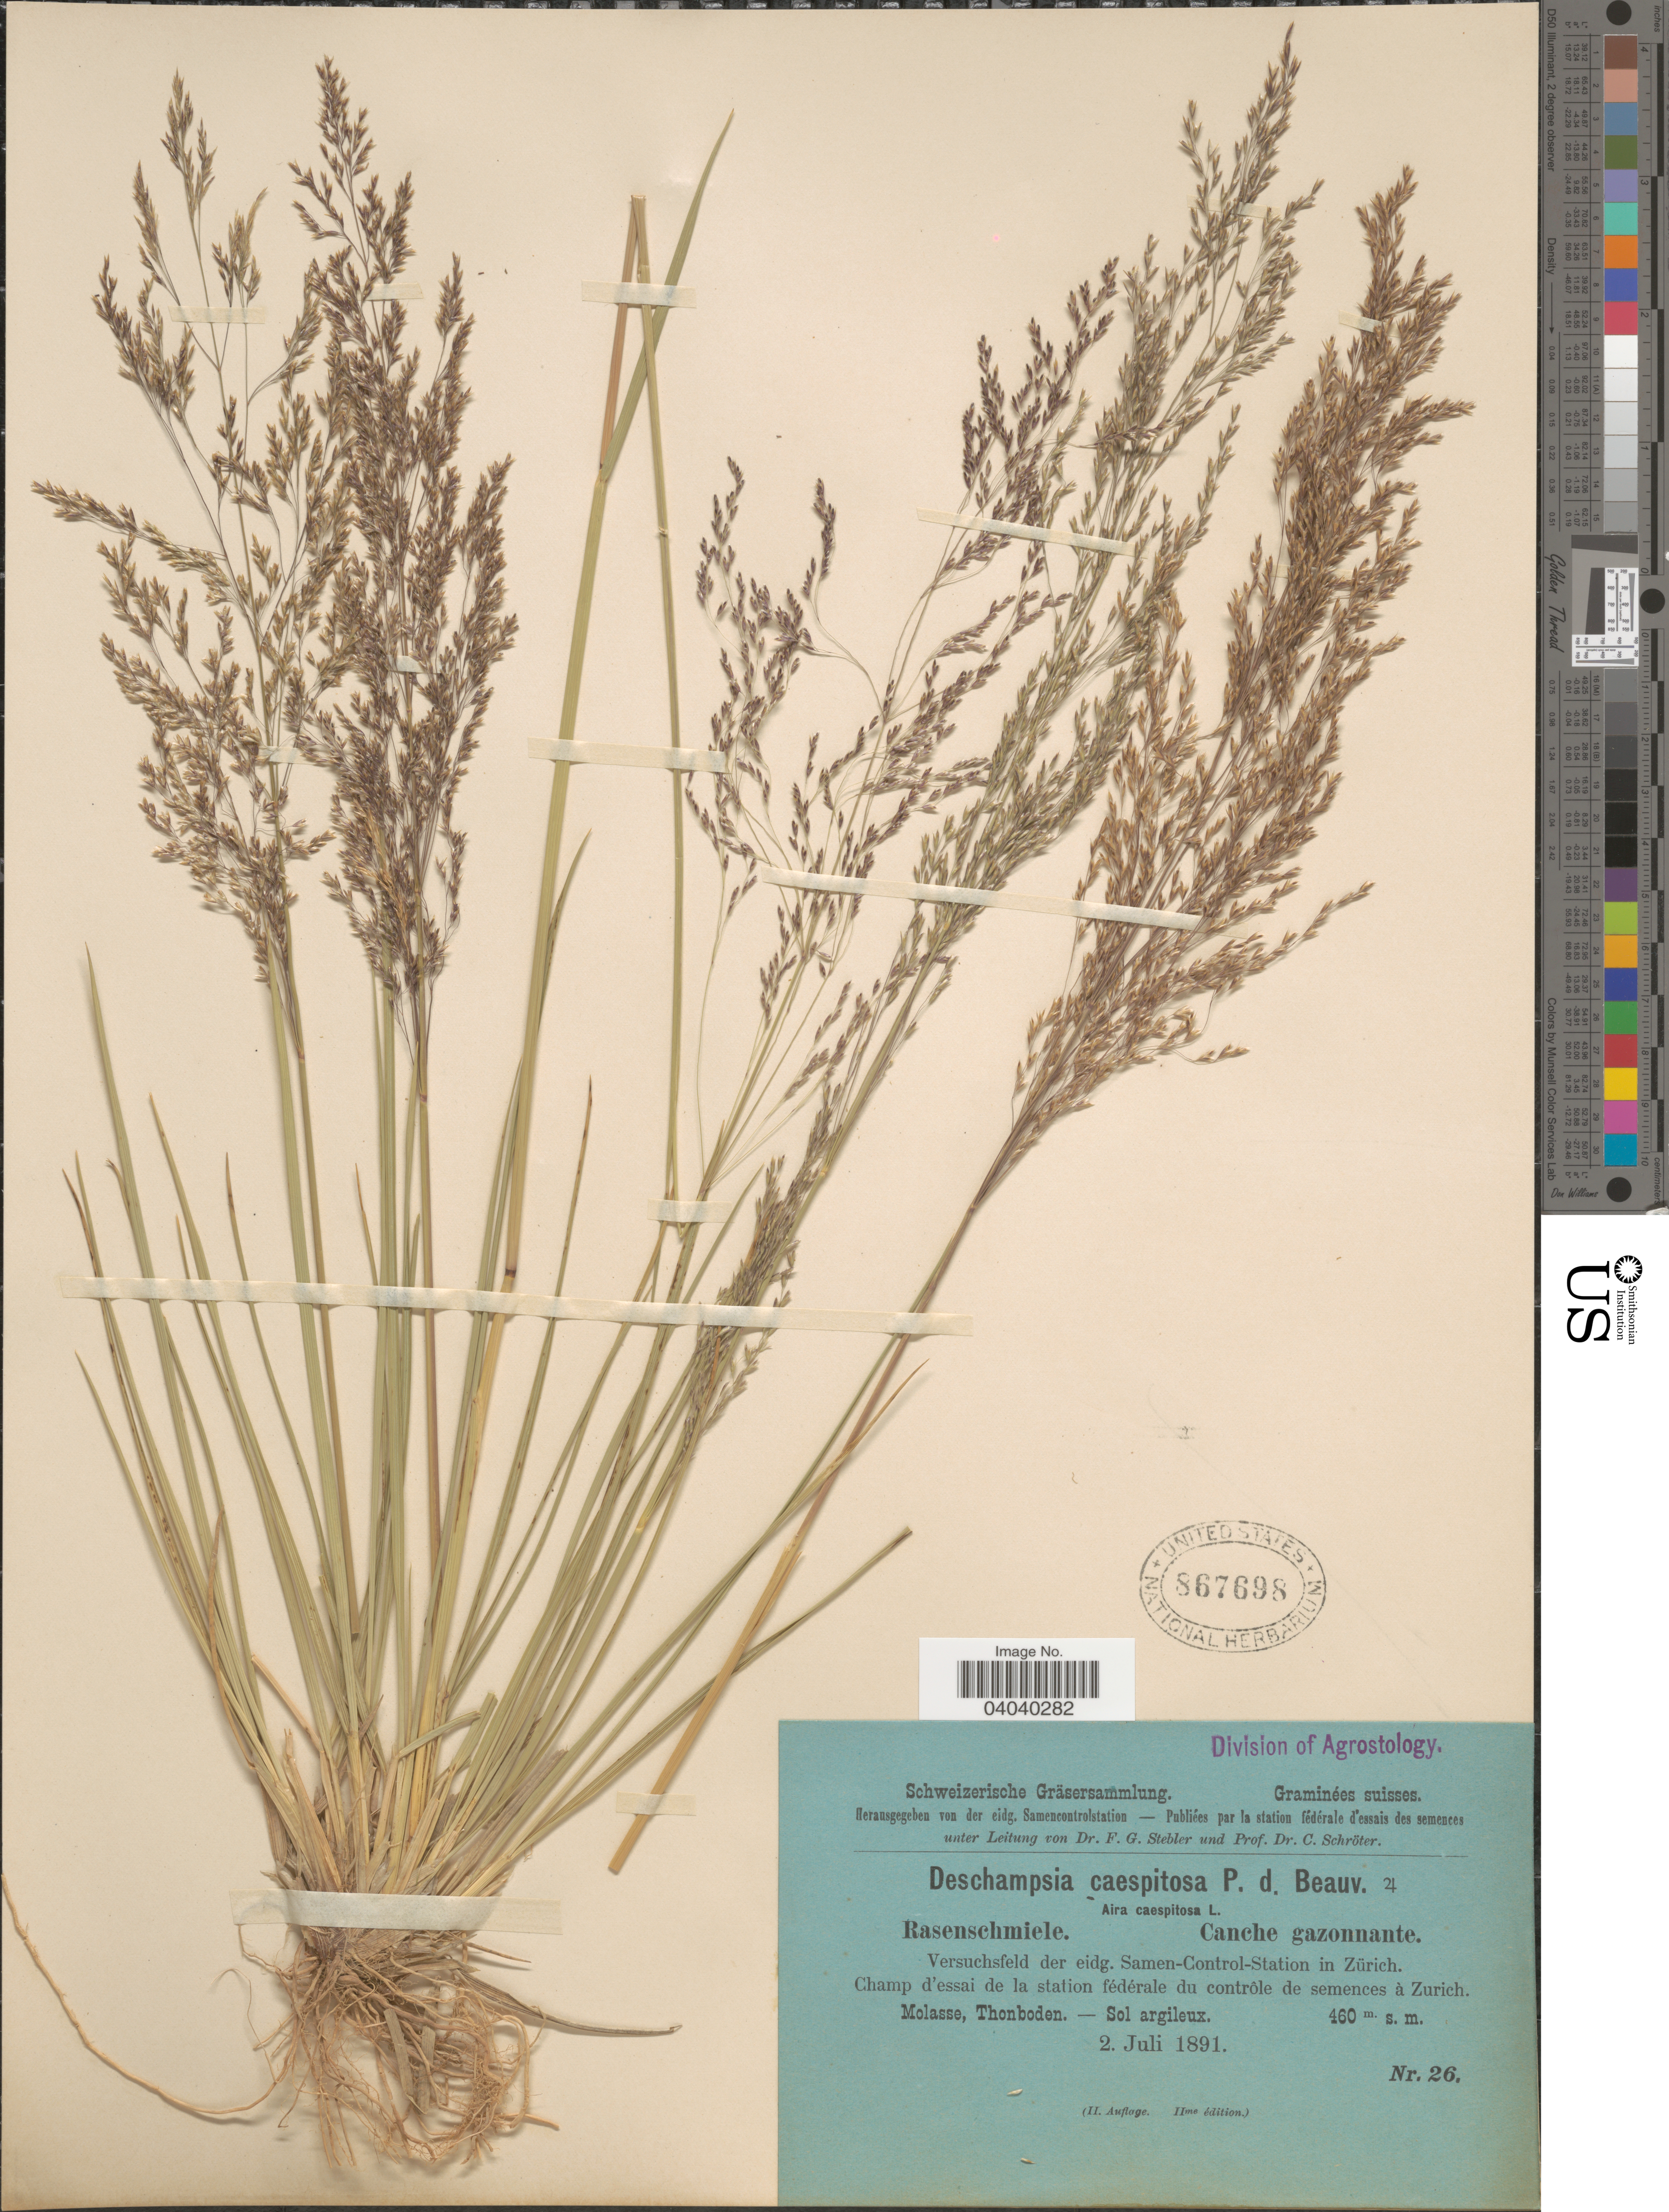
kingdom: Plantae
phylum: Tracheophyta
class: Liliopsida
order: Poales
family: Poaceae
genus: Deschampsia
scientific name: Deschampsia cespitosa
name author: (L.) P. Beauv.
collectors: Stebler, F.G. & Schröter, C.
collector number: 26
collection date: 1891-07-02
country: Switzerland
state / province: Zurich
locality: Suisses. Versuchsfeld der eidg. Samen-Control-Station in Zürich. Champ d'essai de la station fédérale du contrôle de semences à Zurich.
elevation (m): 460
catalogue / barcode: US 867698